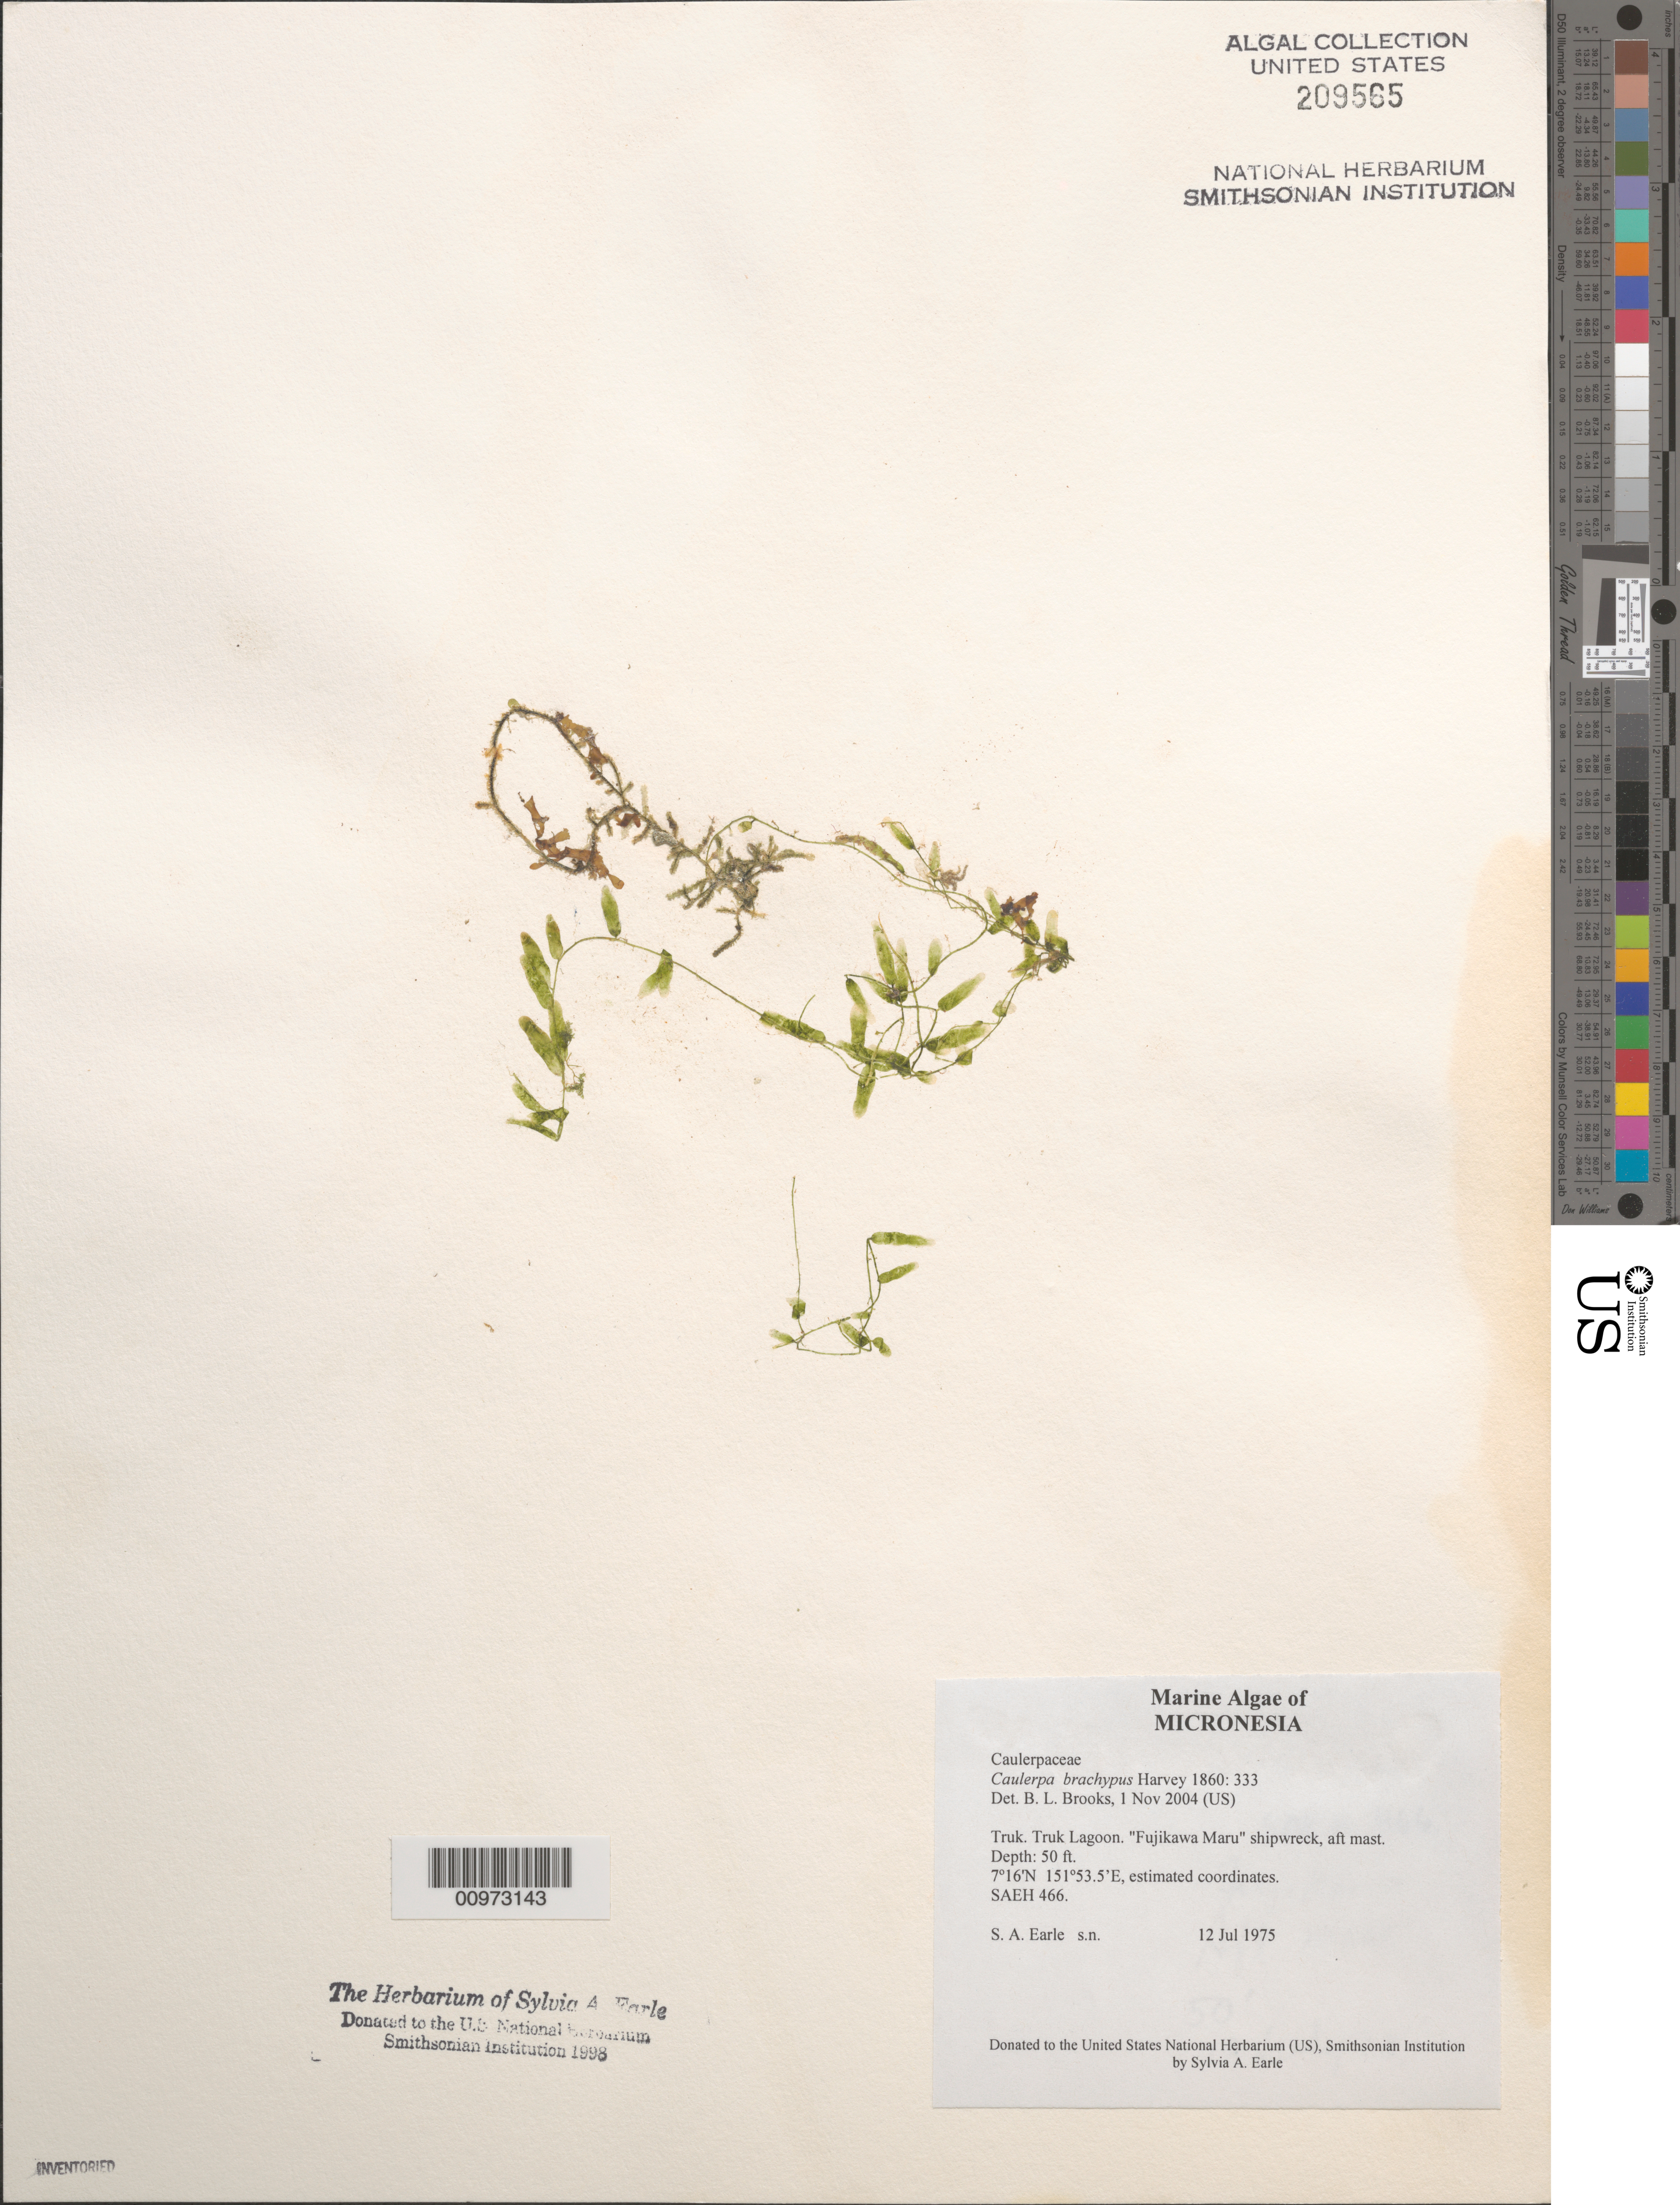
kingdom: Plantae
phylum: Chlorophyta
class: Ulvophyceae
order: Bryopsidales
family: Caulerpaceae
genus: Caulerpa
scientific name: Caulerpa brachypus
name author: Harv.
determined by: Brooks, B. L., (BOT), Smithsonian Institution - National Museum of Natural History (UNITED STATES)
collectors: S. A. Earle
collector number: SAEH 466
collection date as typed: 12 Jul 1975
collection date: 1975-07-12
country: Micronesia, Federated States of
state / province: Truk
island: Truk (Chuuk) Is.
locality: Chuuk Lagoon (Truk Lagoon), Fujikawa Maru shipwreck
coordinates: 7 16'N, 151 53.5'E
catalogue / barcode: US 209565